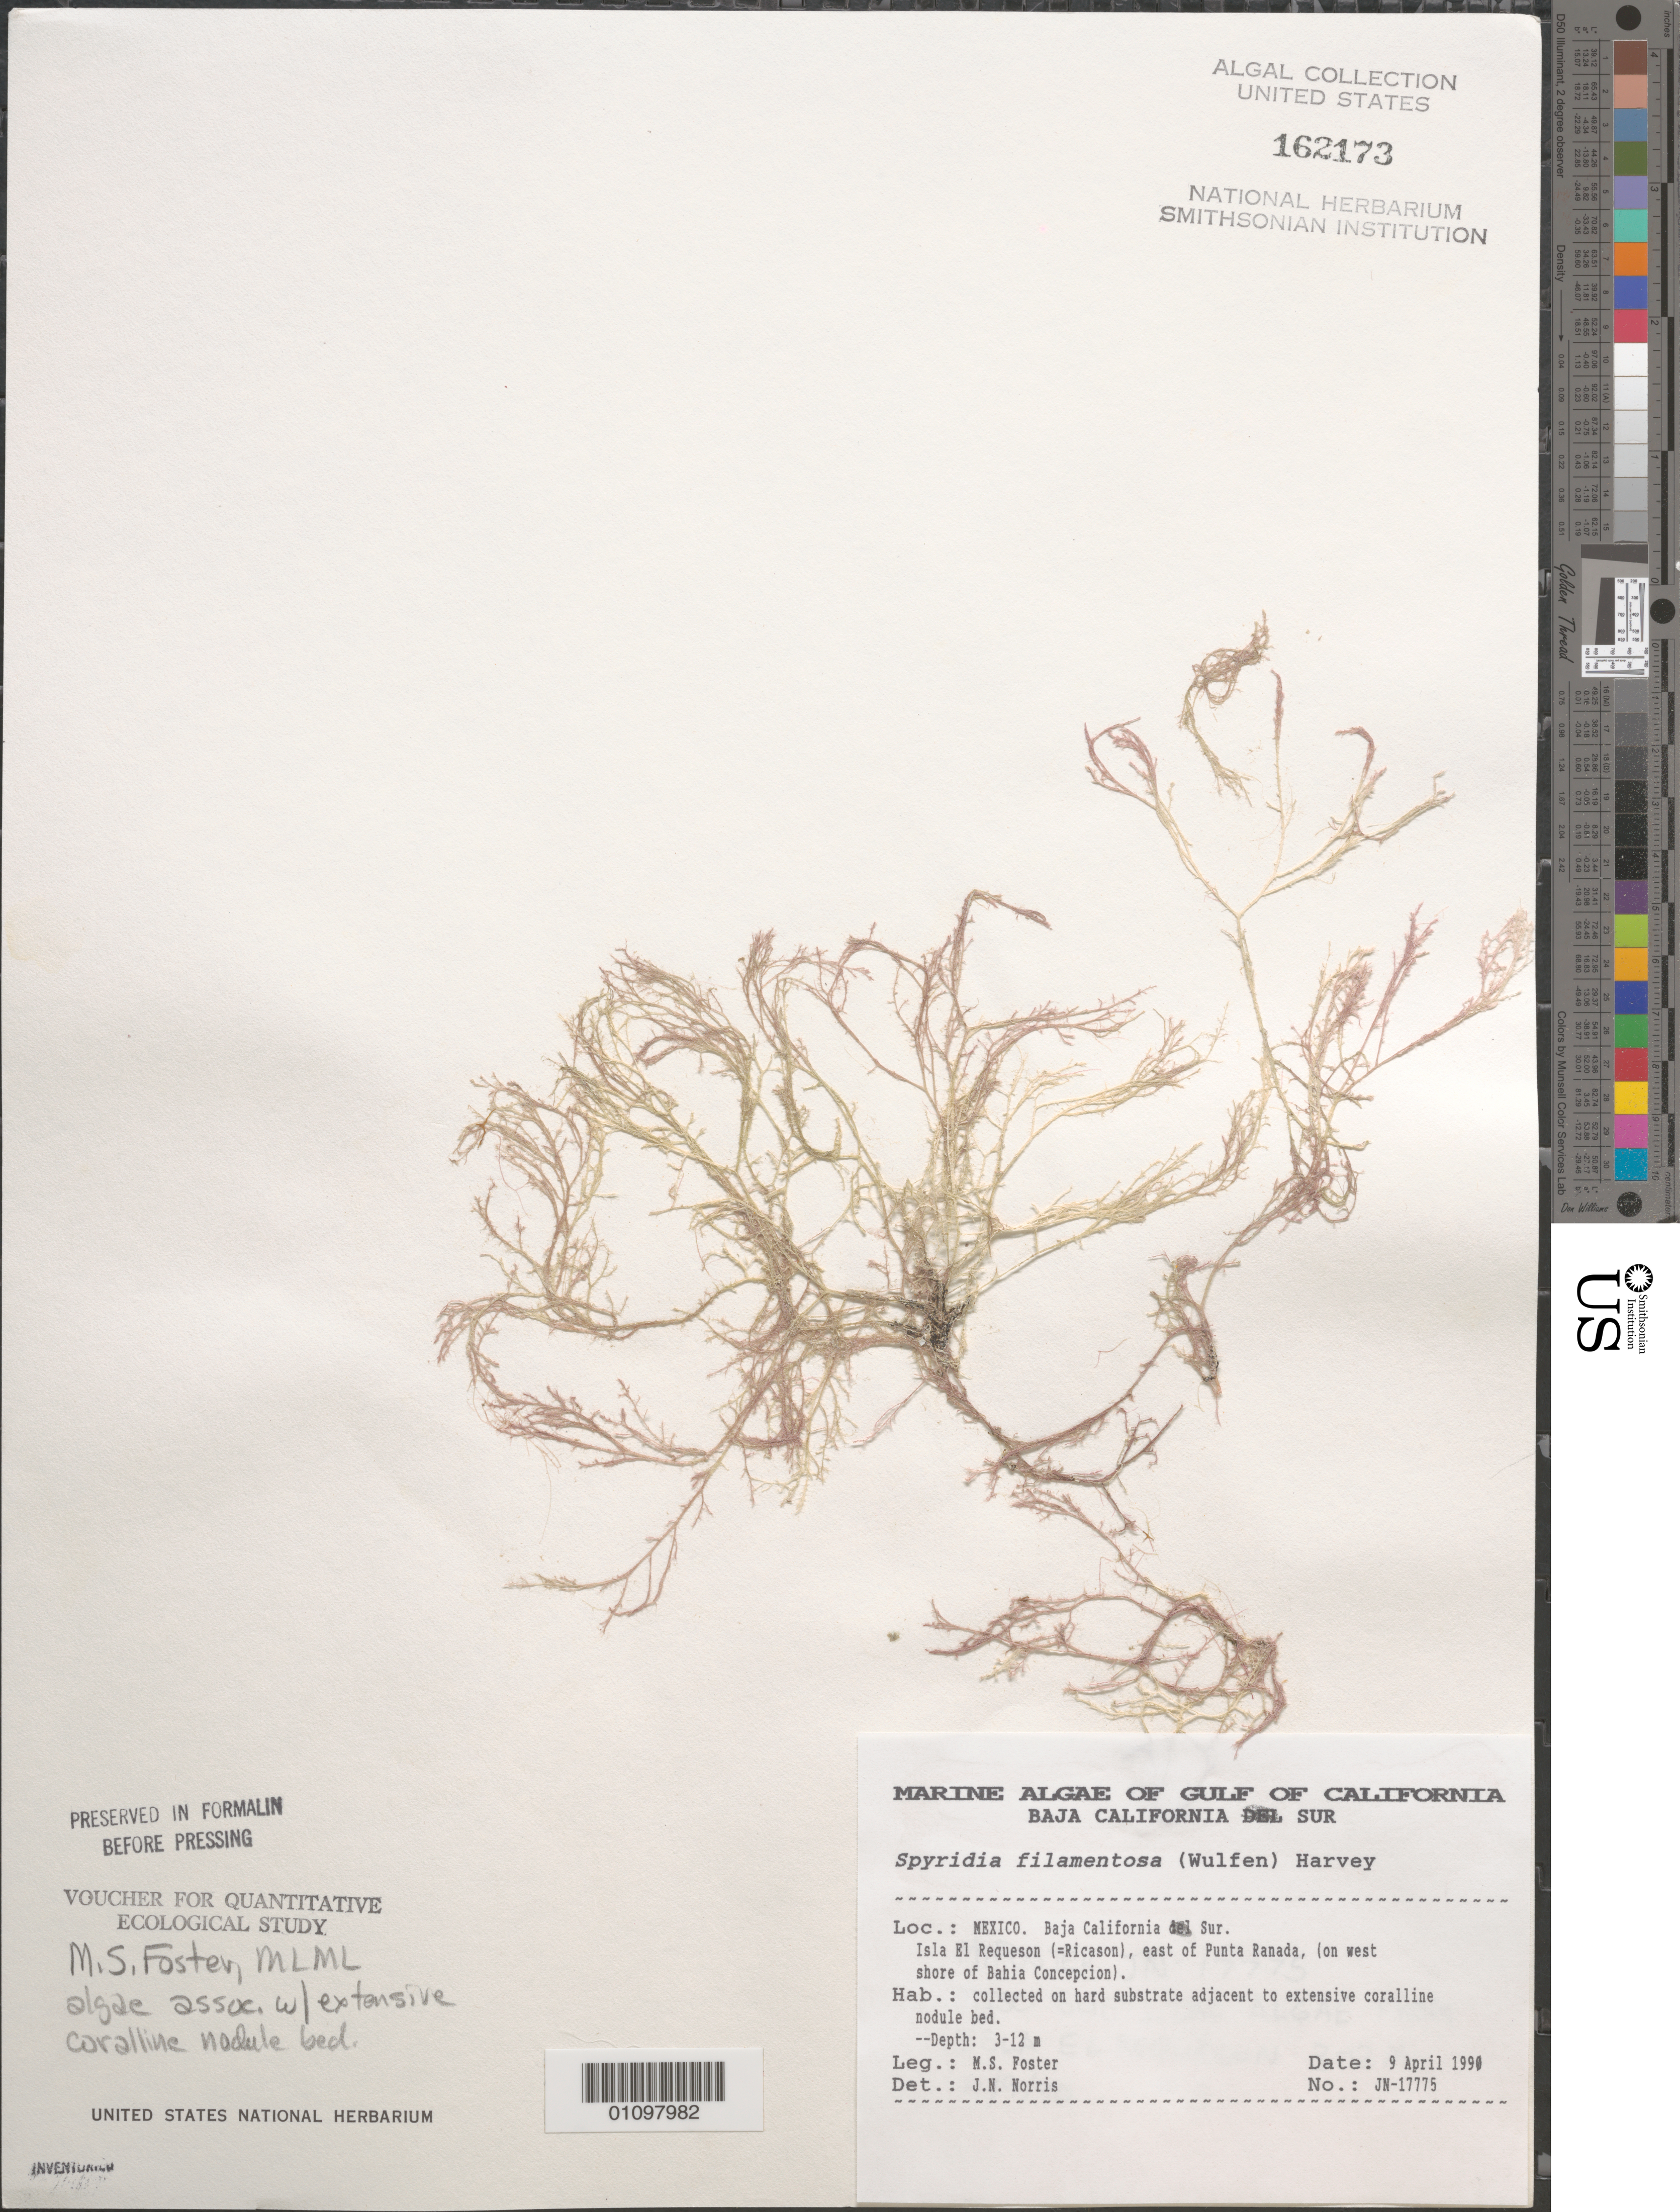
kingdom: Plantae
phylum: Rhodophyta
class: Florideophyceae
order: Ceramiales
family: Spyridiaceae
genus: Spyridia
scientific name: Spyridia filamentosa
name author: (Wulfen) Harv.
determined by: Norris, James N.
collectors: M. Foster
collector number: JN-17775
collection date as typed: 09 Apr 1990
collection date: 1990-04-09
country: México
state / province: Baja California Sur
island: Isla El Requeson (Ricason)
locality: East of Punta Ranada, on west shore of Bahia Concepcion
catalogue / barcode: US 162173